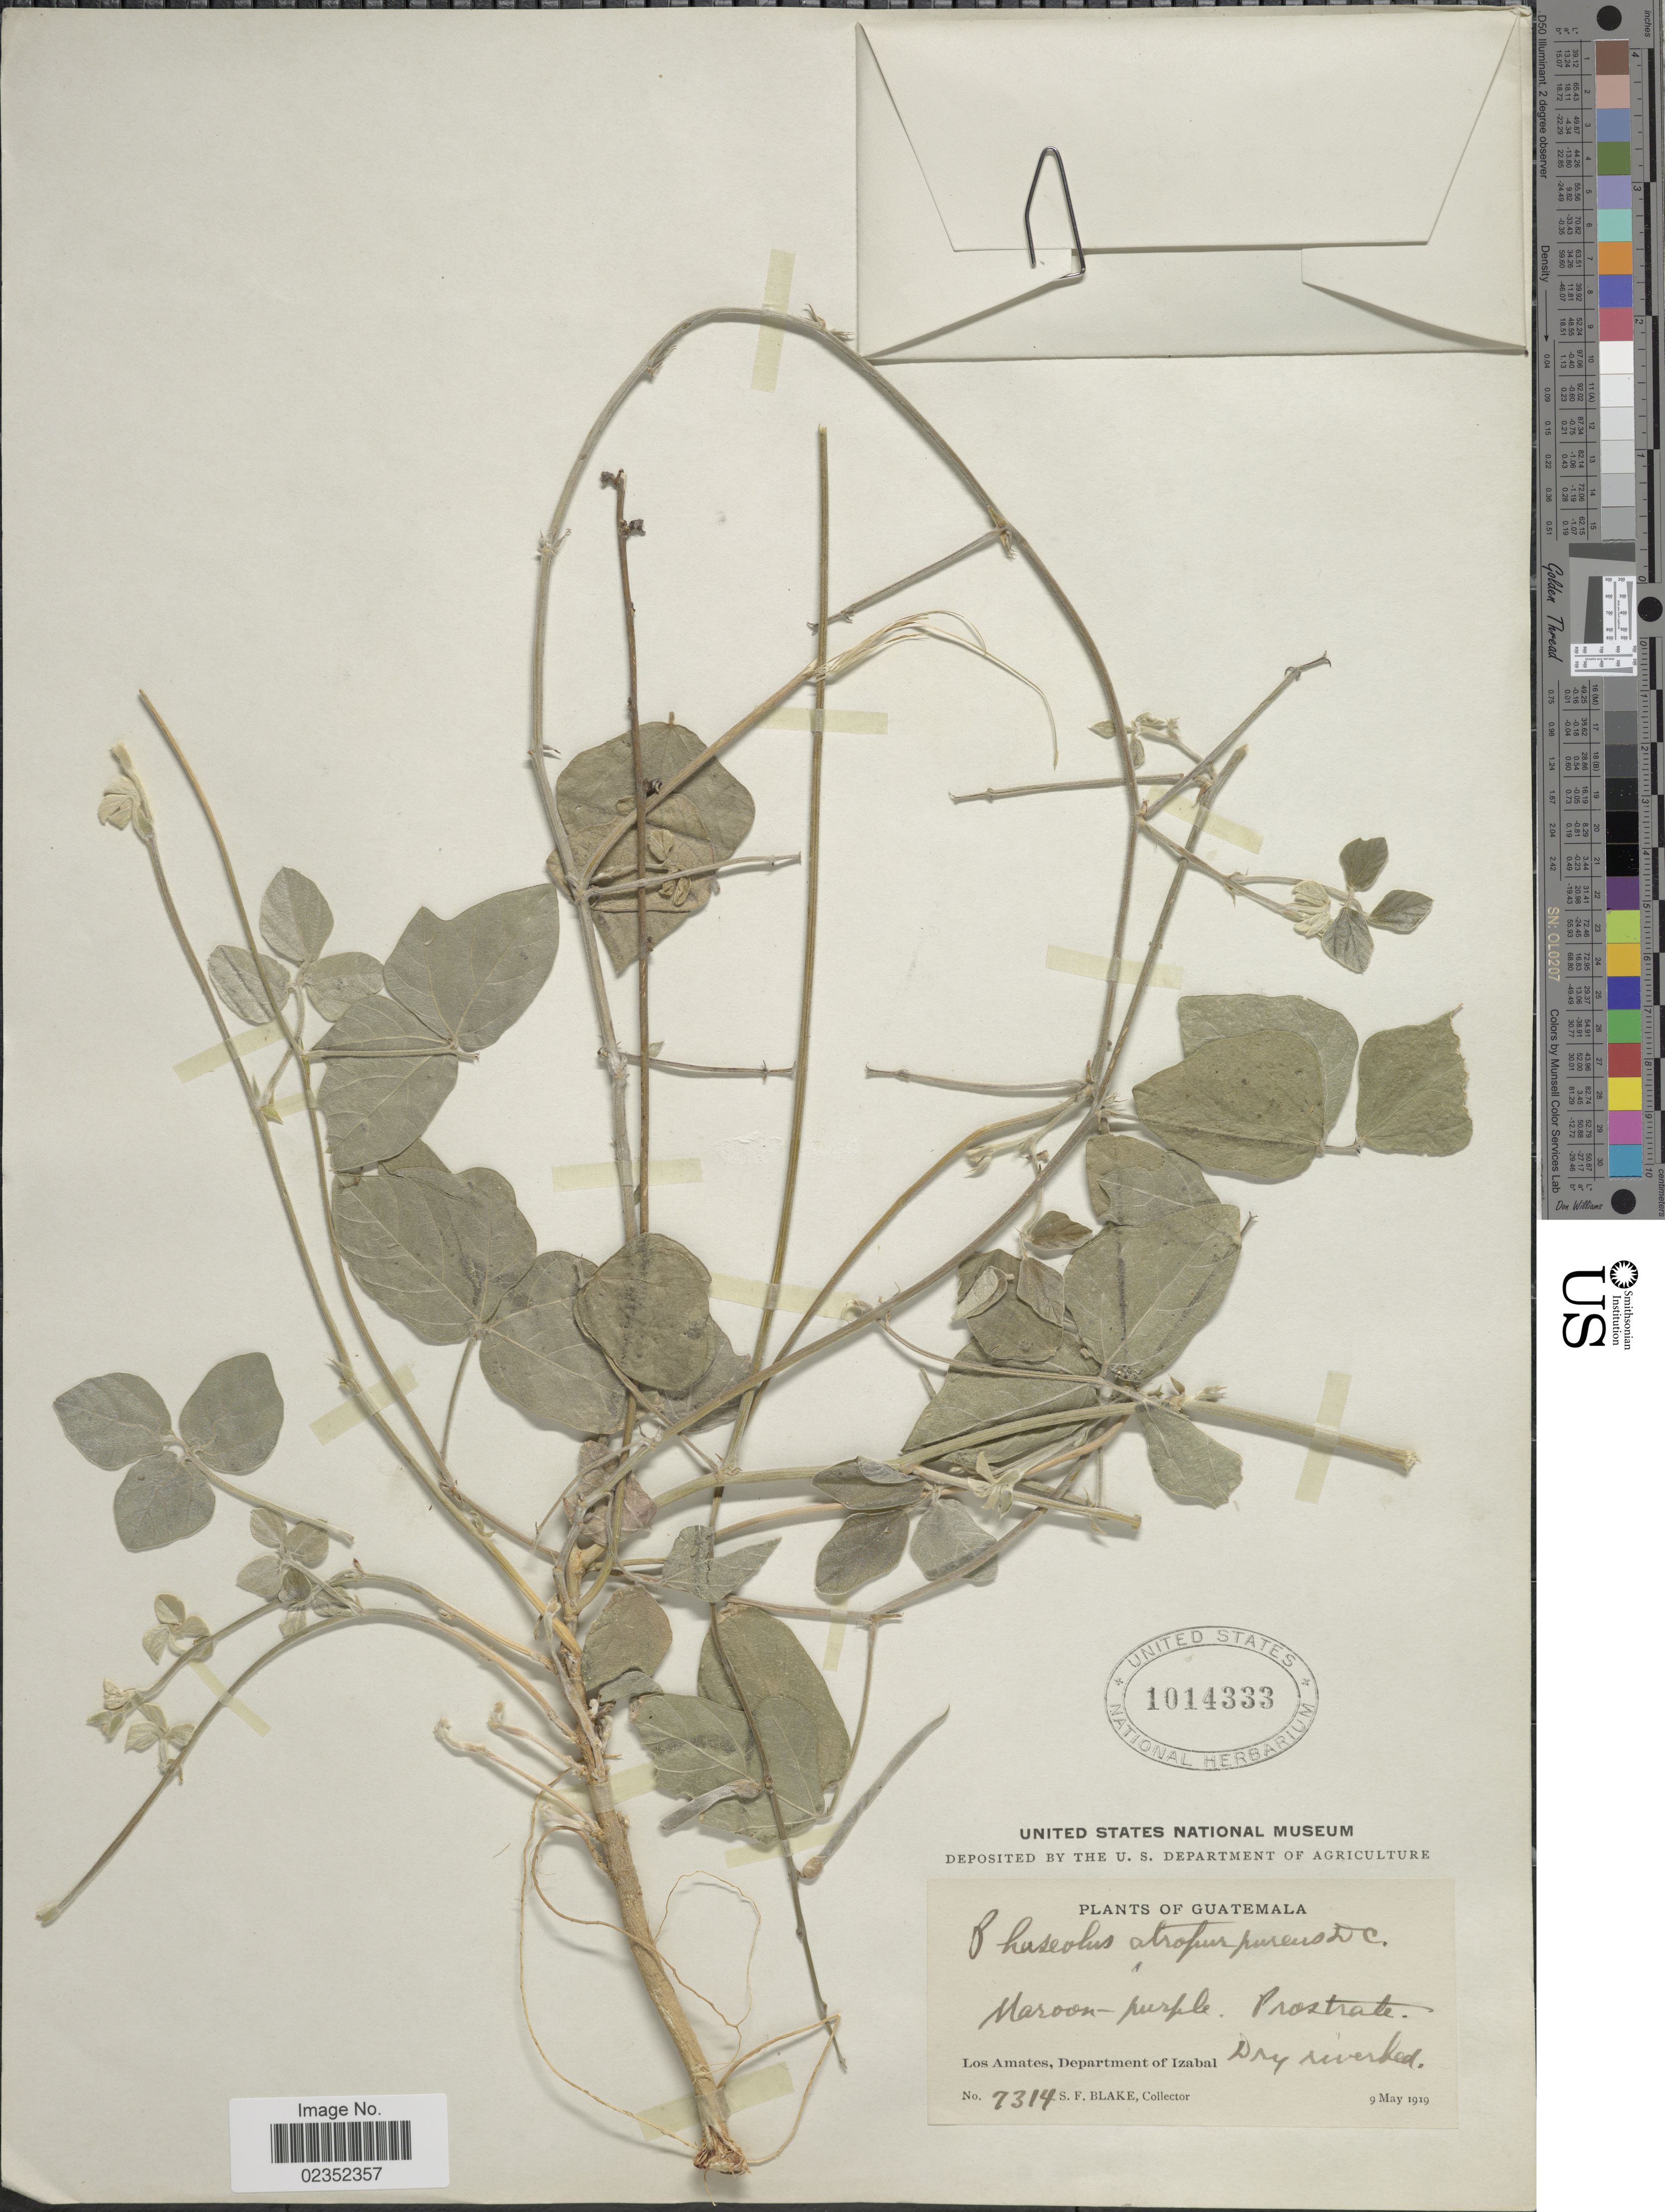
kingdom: Plantae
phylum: Tracheophyta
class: Magnoliopsida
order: Fabales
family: Fabaceae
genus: Macroptilium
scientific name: Macroptilium atropurpureum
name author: (DC.) Urb.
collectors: S. Blake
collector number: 7314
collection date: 1919-05-09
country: Guatemala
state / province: Izabal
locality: Los Amates. Dry riverbed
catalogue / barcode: US 1014333